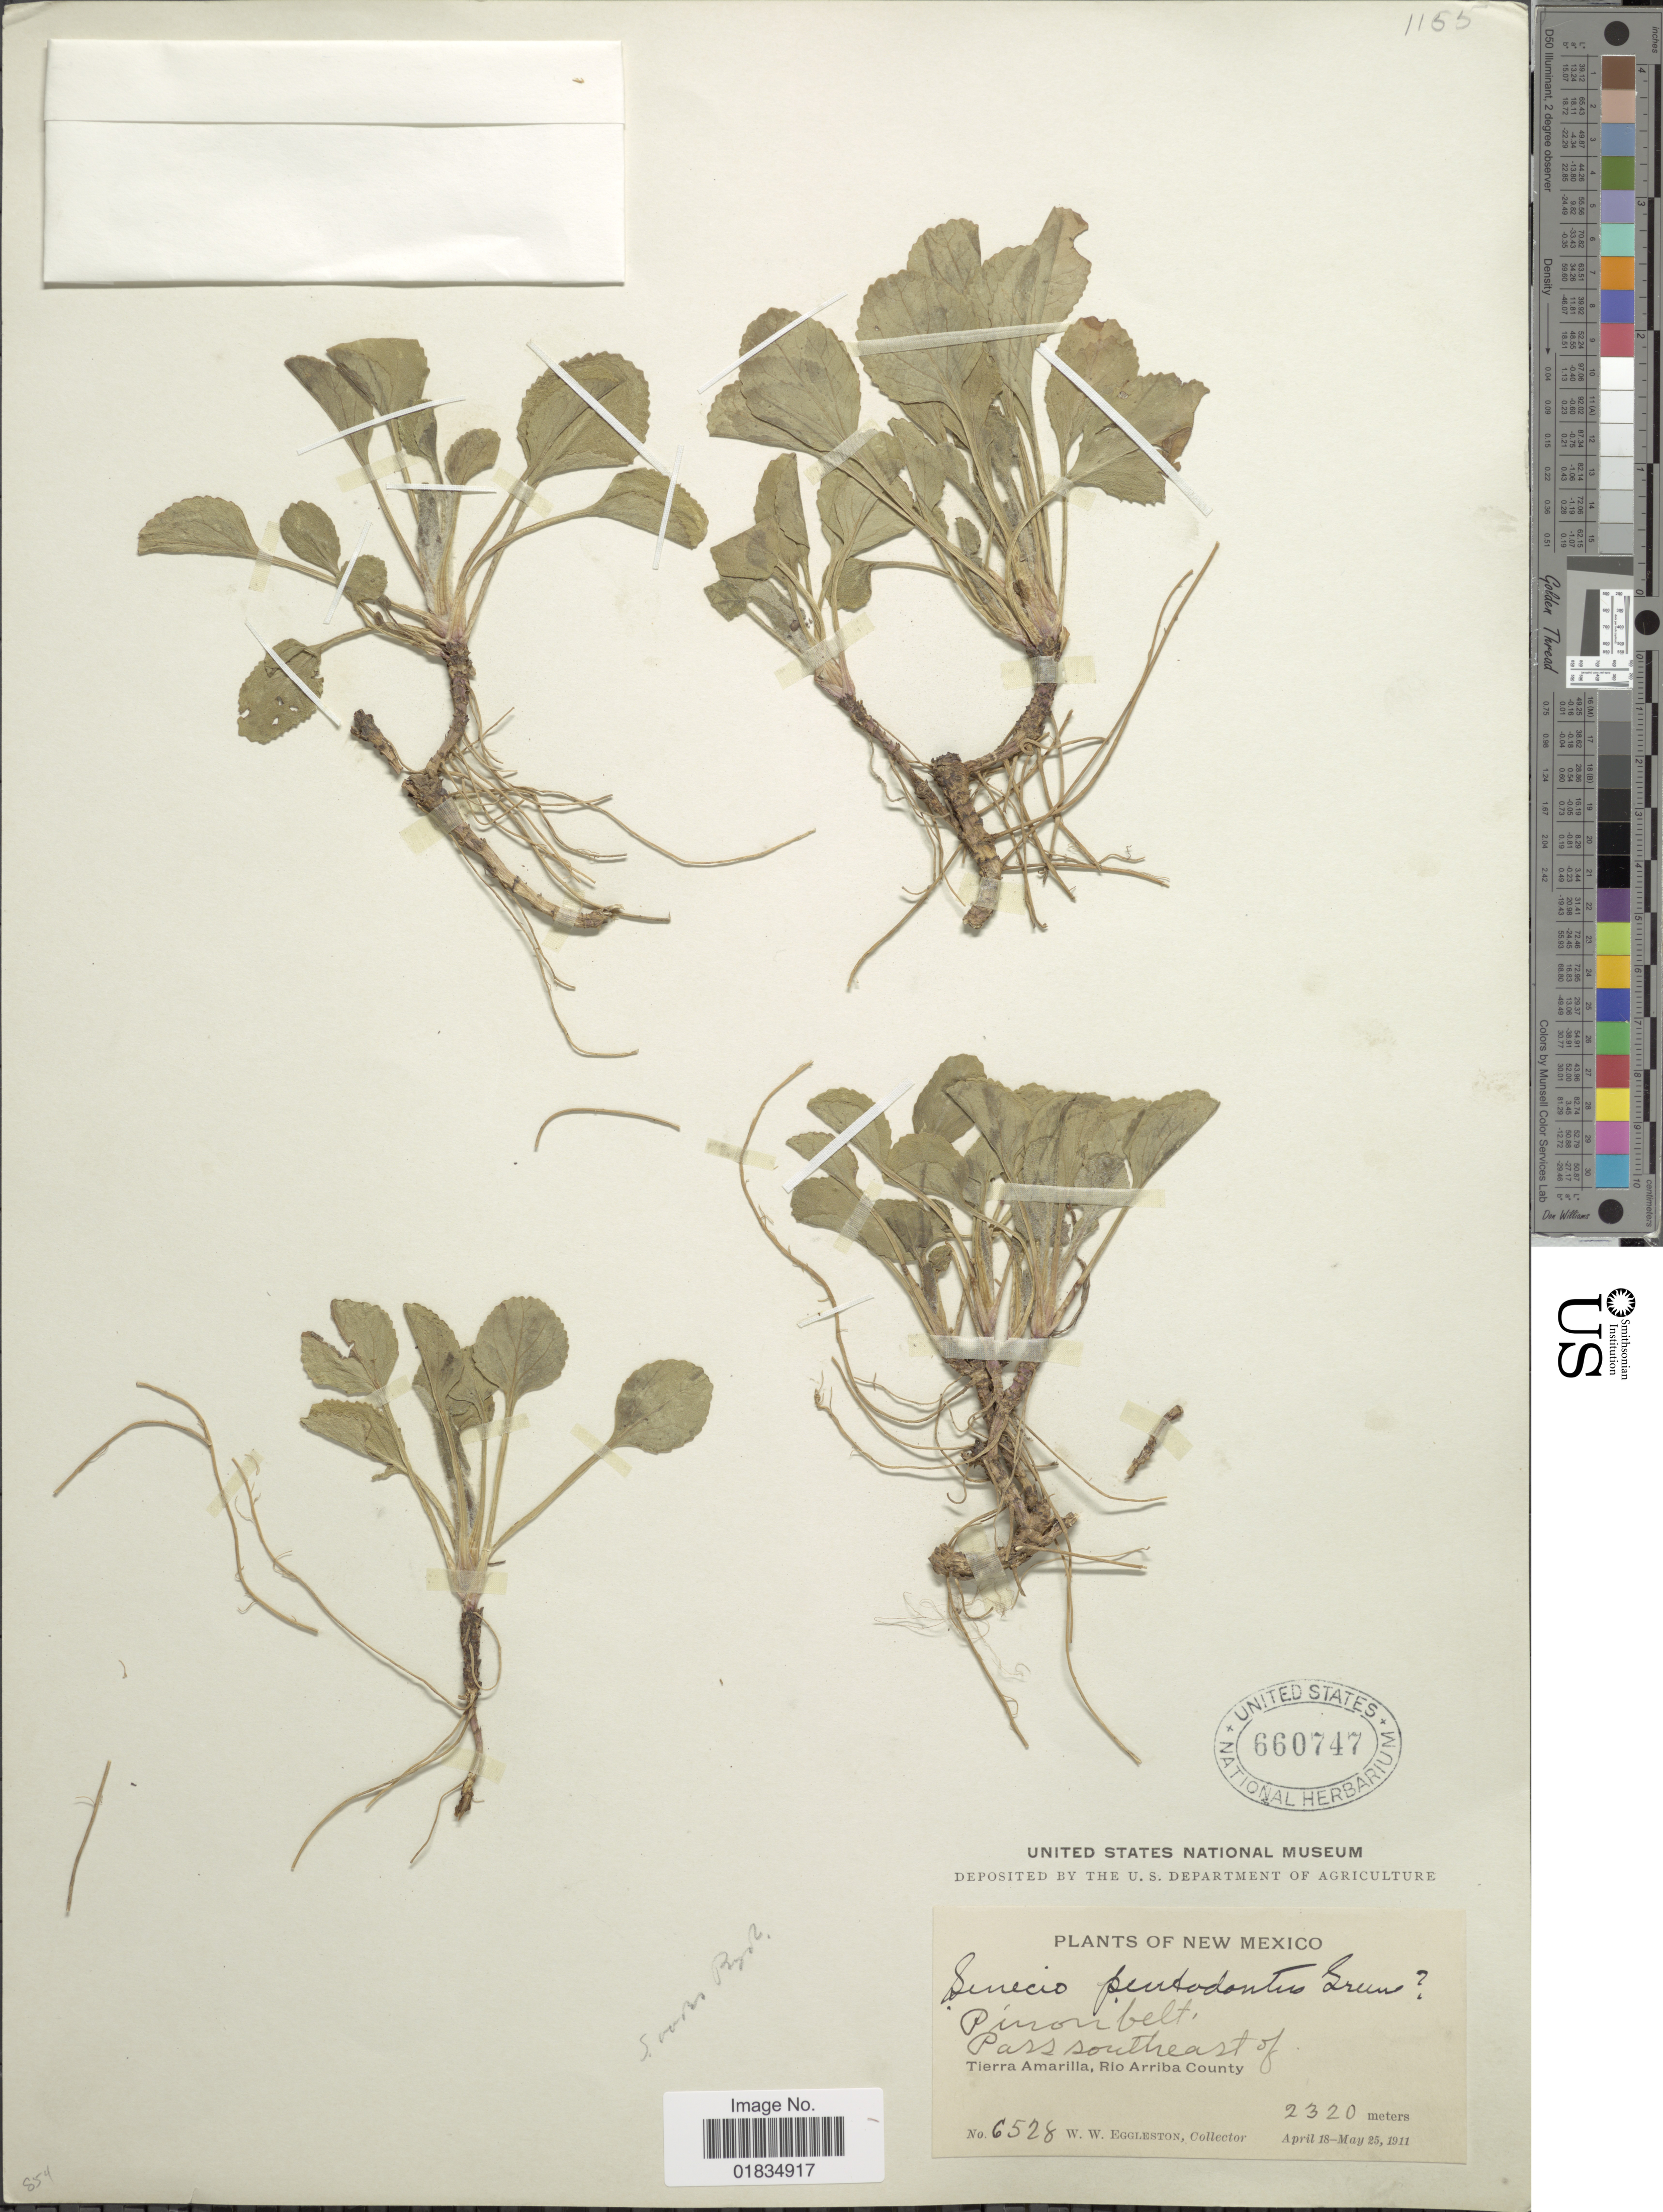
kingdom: Plantae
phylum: Tracheophyta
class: Magnoliopsida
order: Asterales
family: Asteraceae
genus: Senecio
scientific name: Senecio pentodontus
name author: Greene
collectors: W. W. Eggleston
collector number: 6528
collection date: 1911-04-18/1911-05-25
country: United States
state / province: New Mexico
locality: Pass southeast of Tierra Amarilla, Rio Arriba County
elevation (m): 2320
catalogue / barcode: US 660747